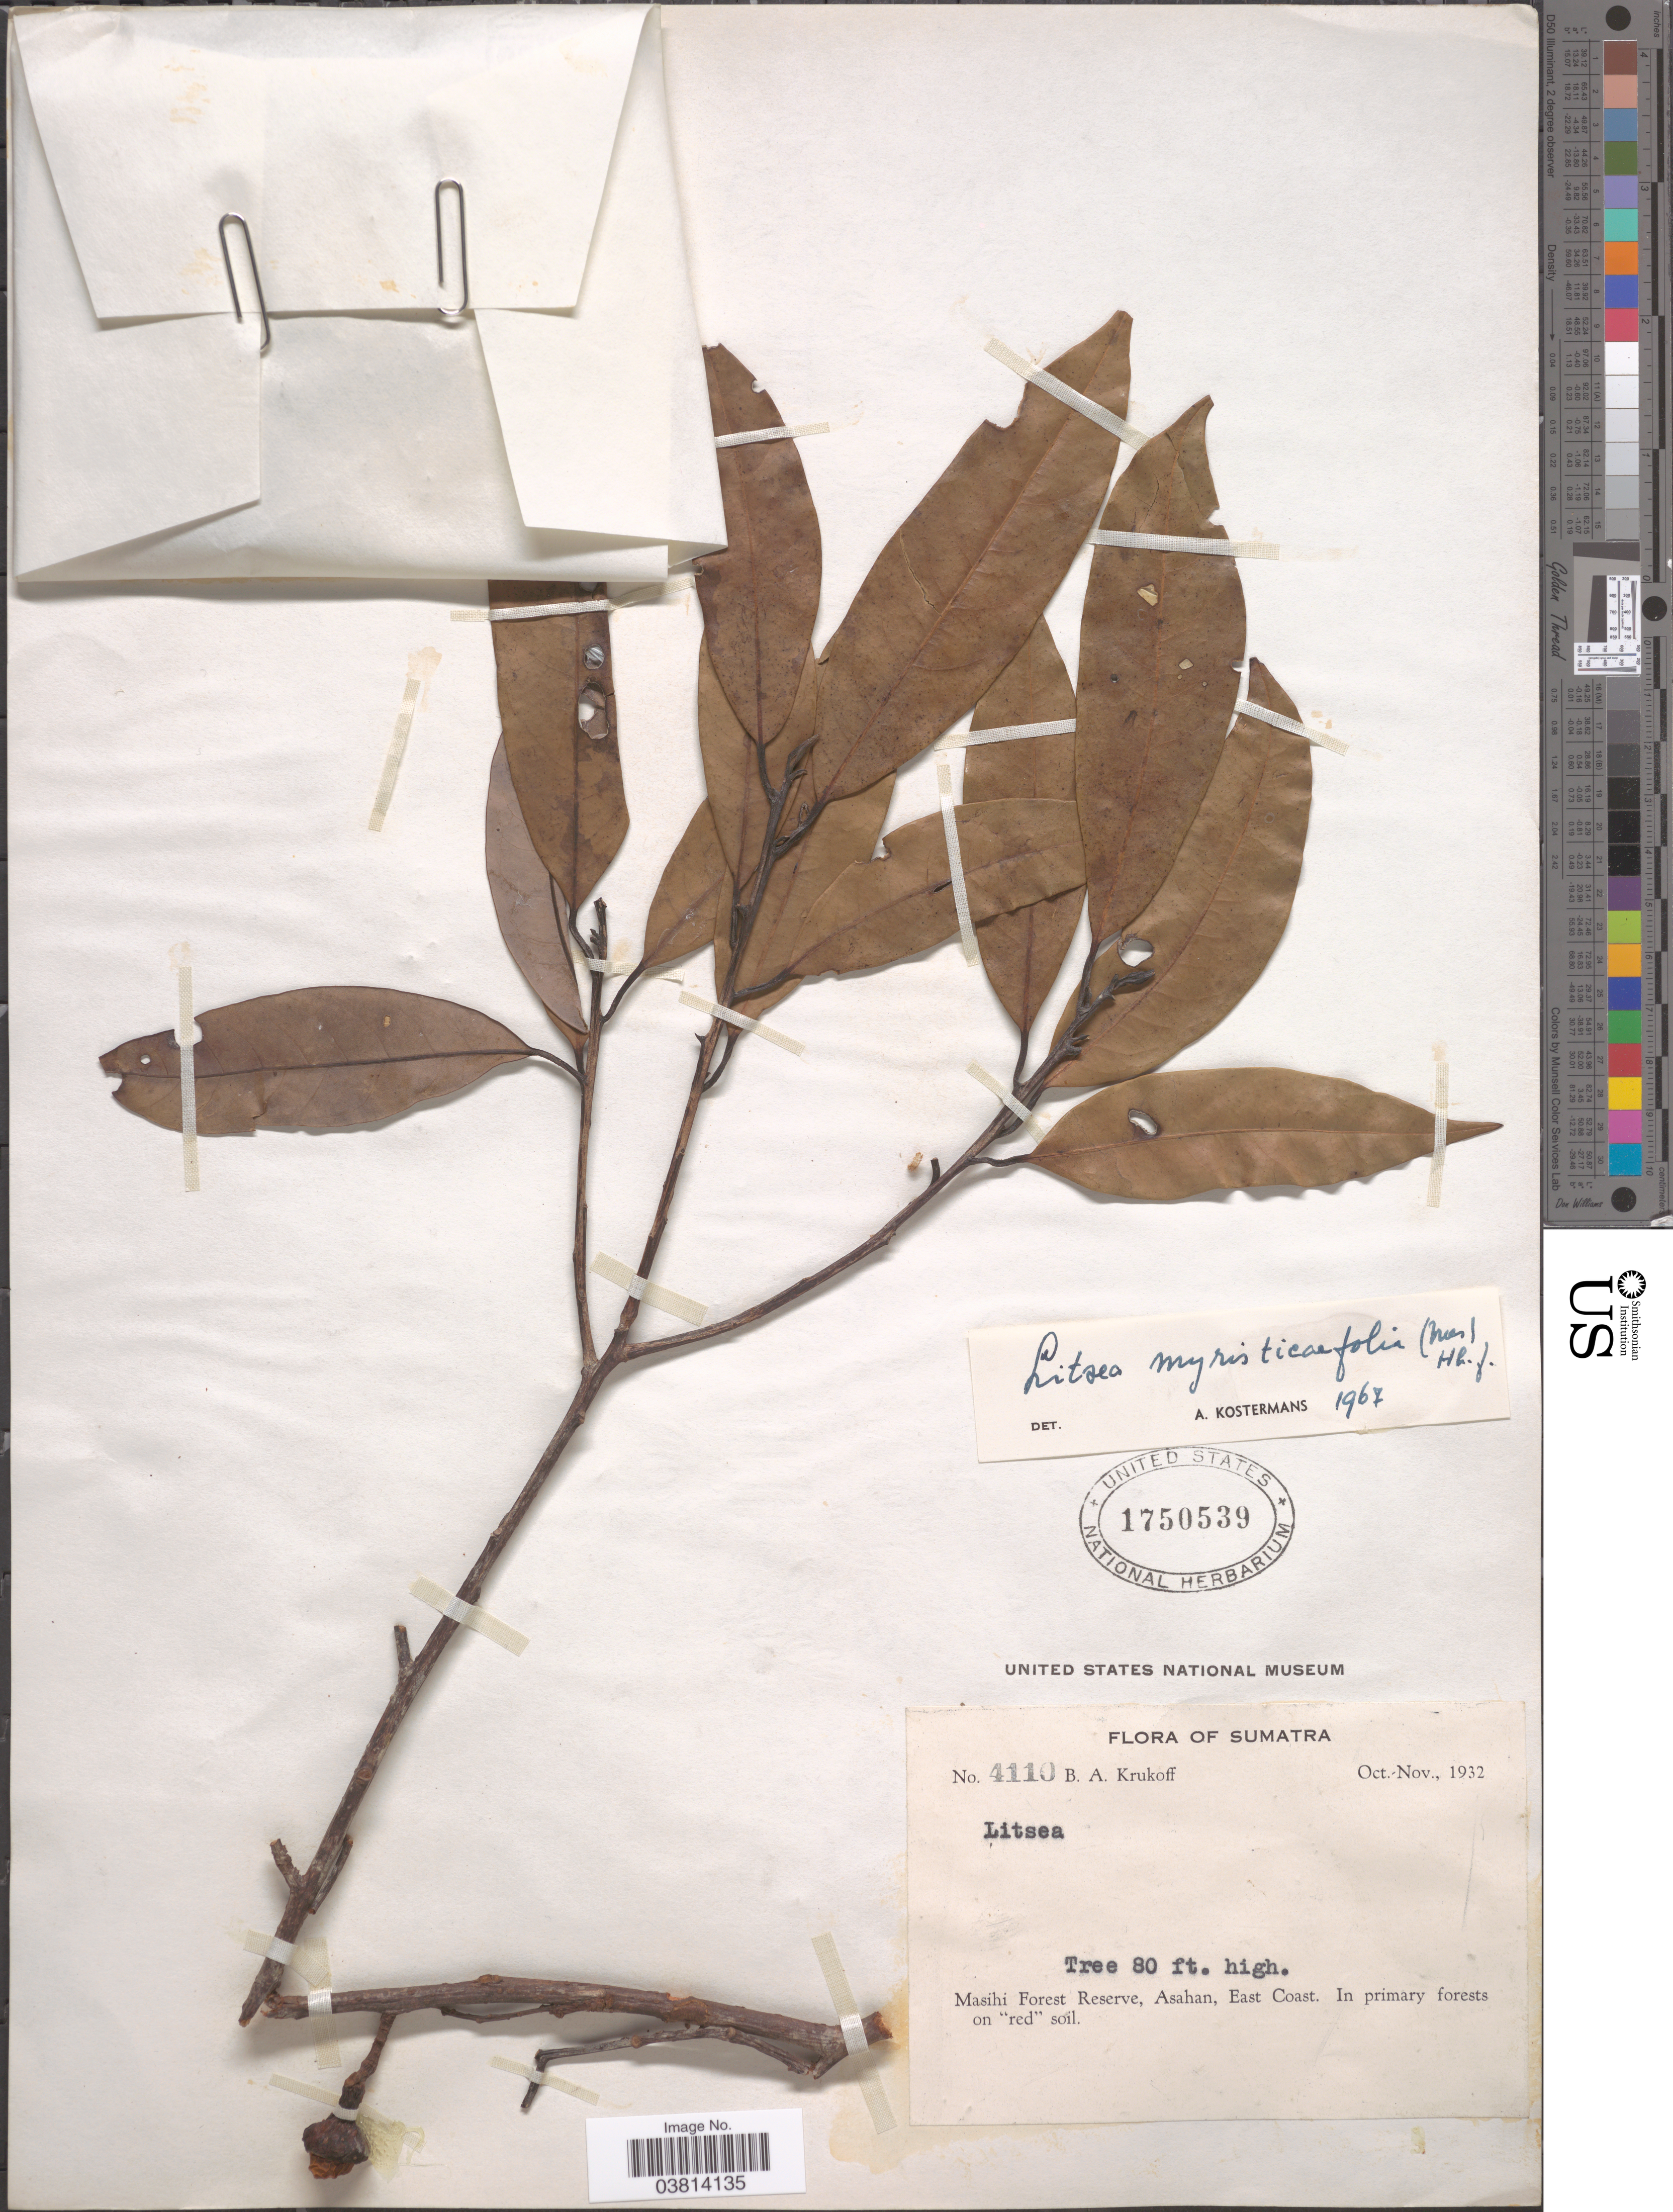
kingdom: Plantae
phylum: Tracheophyta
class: Magnoliopsida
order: Laurales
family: Lauraceae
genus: Litsea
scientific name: Litsea myristicifolia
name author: (Wall. ex Nees) Hook. f.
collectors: B. A. Krukoff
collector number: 4110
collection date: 1932-10/1932-11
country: Indonesia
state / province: Sumatra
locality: Masihi Forest Reserve, Asahan, East Coast.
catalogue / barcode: US 1750539